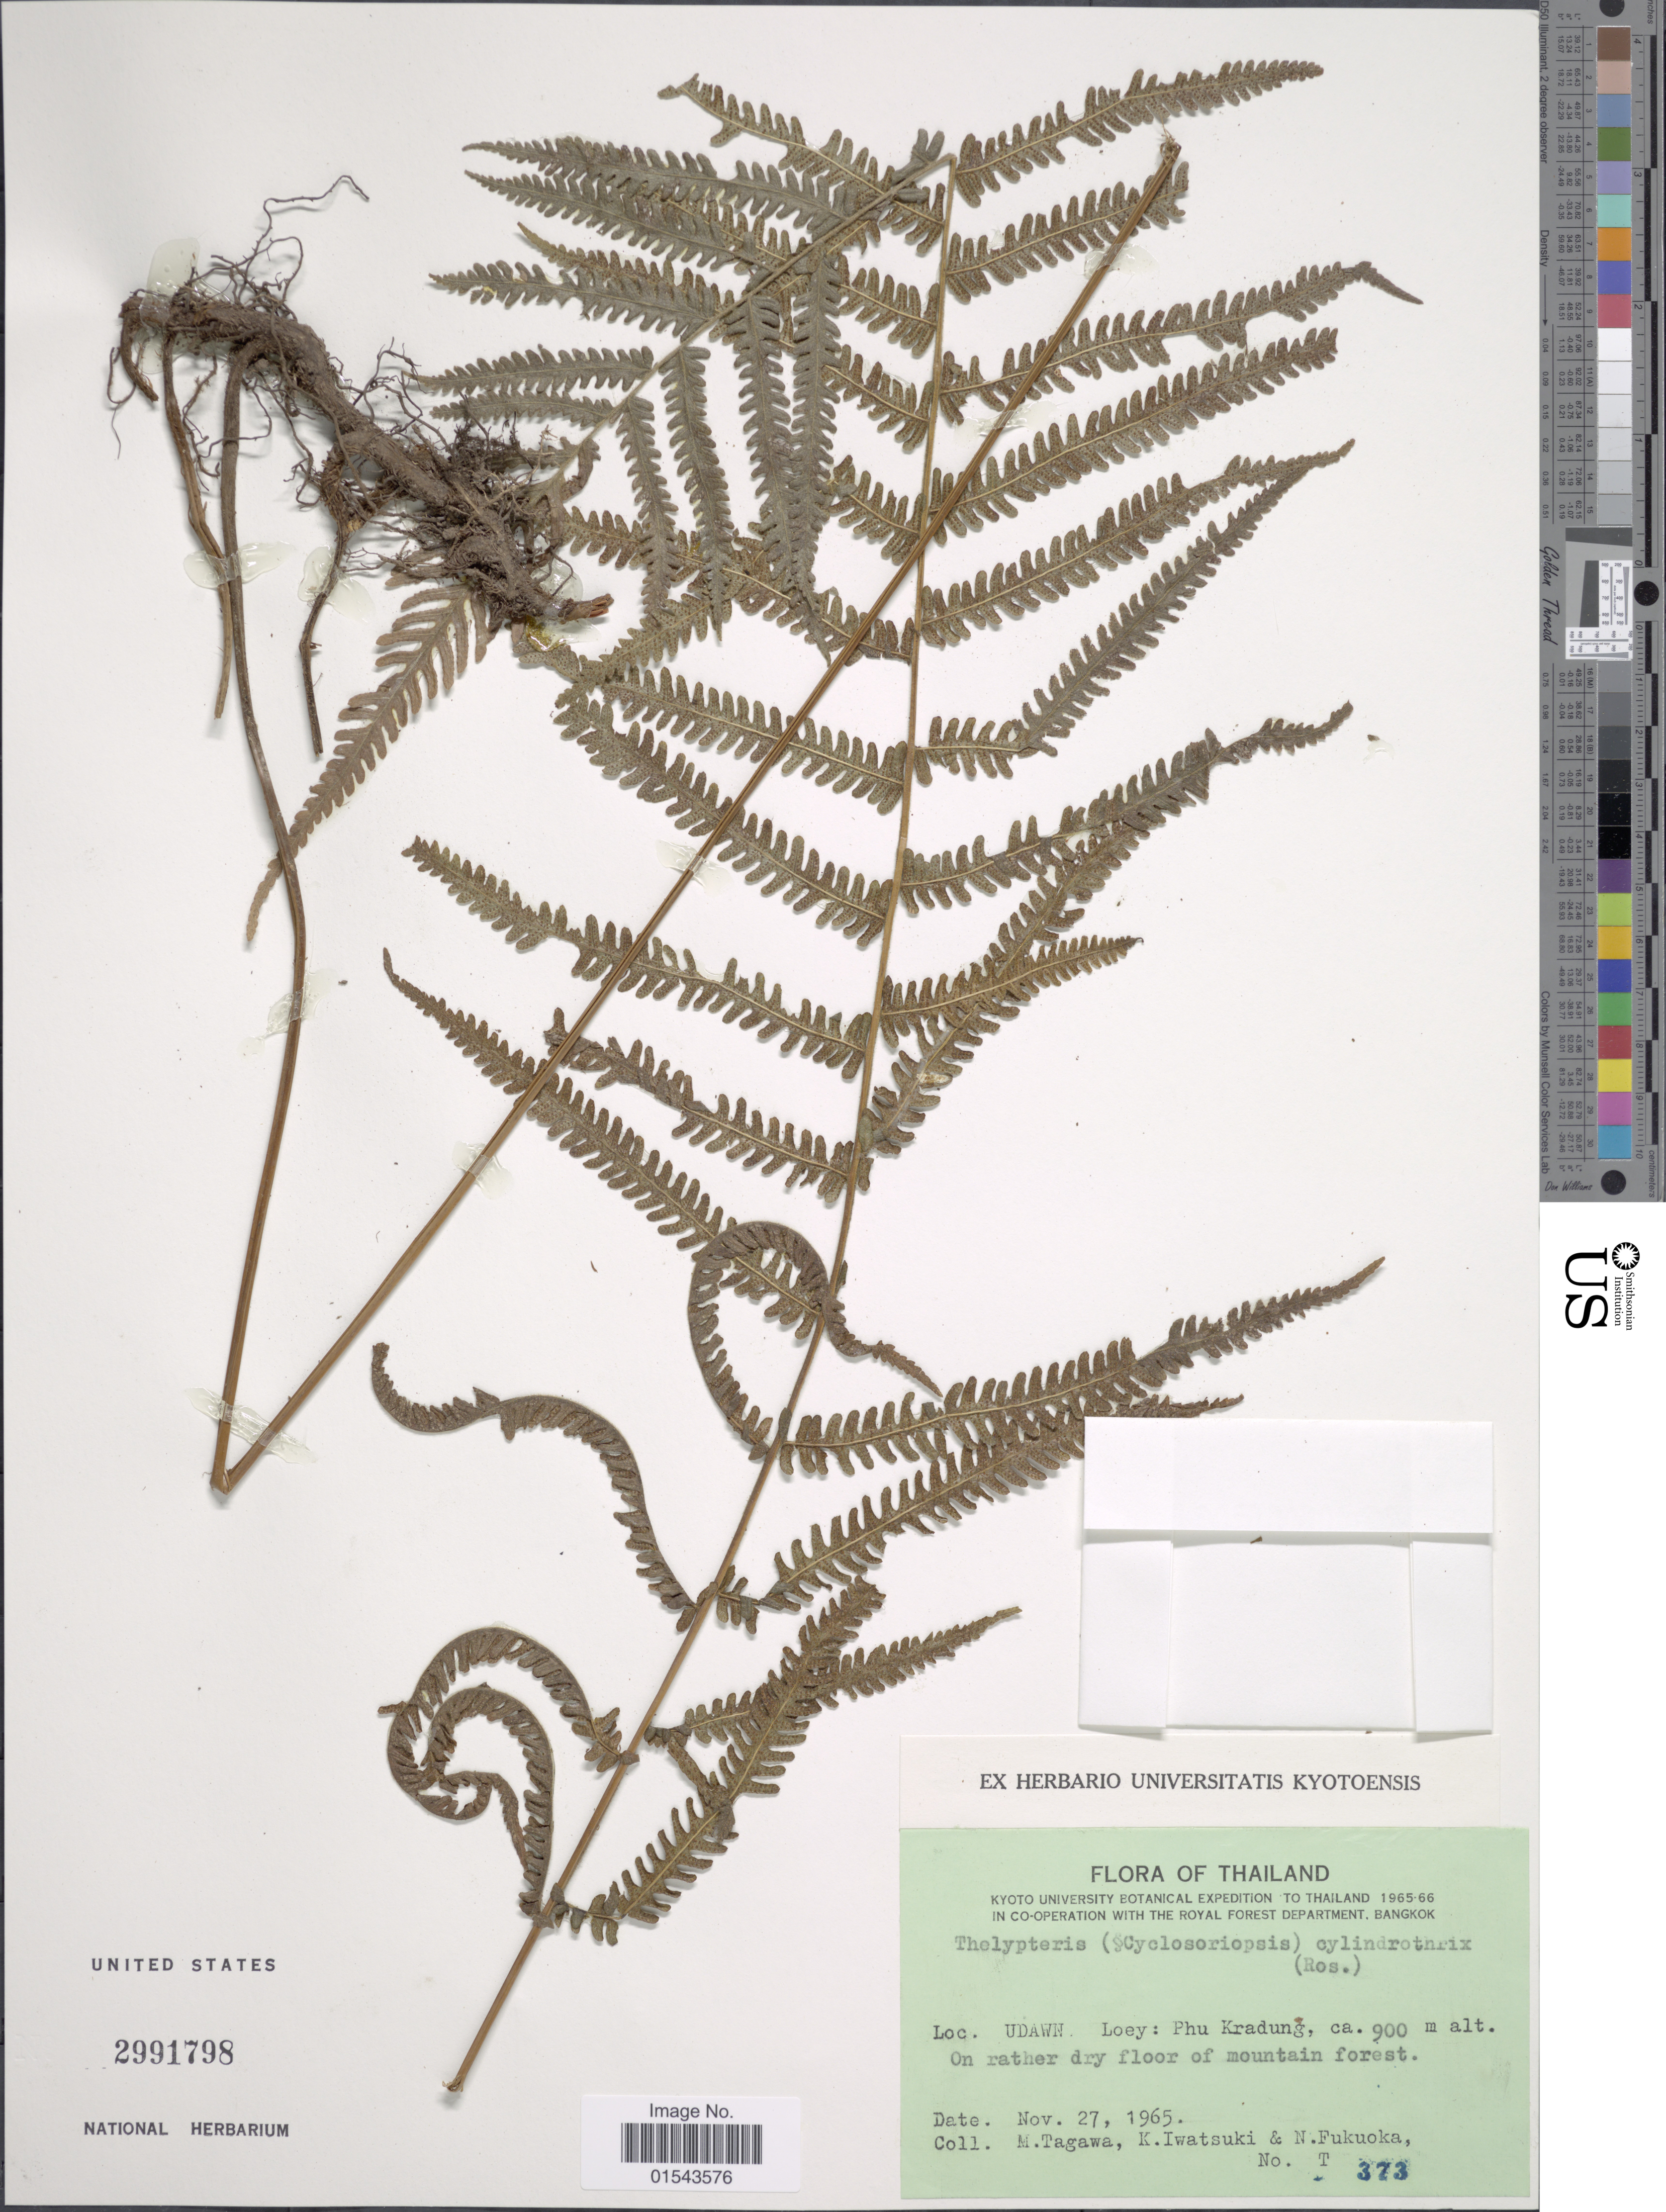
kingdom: Plantae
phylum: Tracheophyta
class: Polypodiopsida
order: Polypodiales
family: Thelypteridaceae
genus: Christella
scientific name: Christella clarkei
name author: (Bedd.) Holttum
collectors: M. Tagawa, K. Iwatsuki & N. Fukuoka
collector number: T 373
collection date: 1965-11-27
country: Thailand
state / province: Loei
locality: Udawn. Loey: Phu Kradung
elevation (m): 900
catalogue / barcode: US 2991798